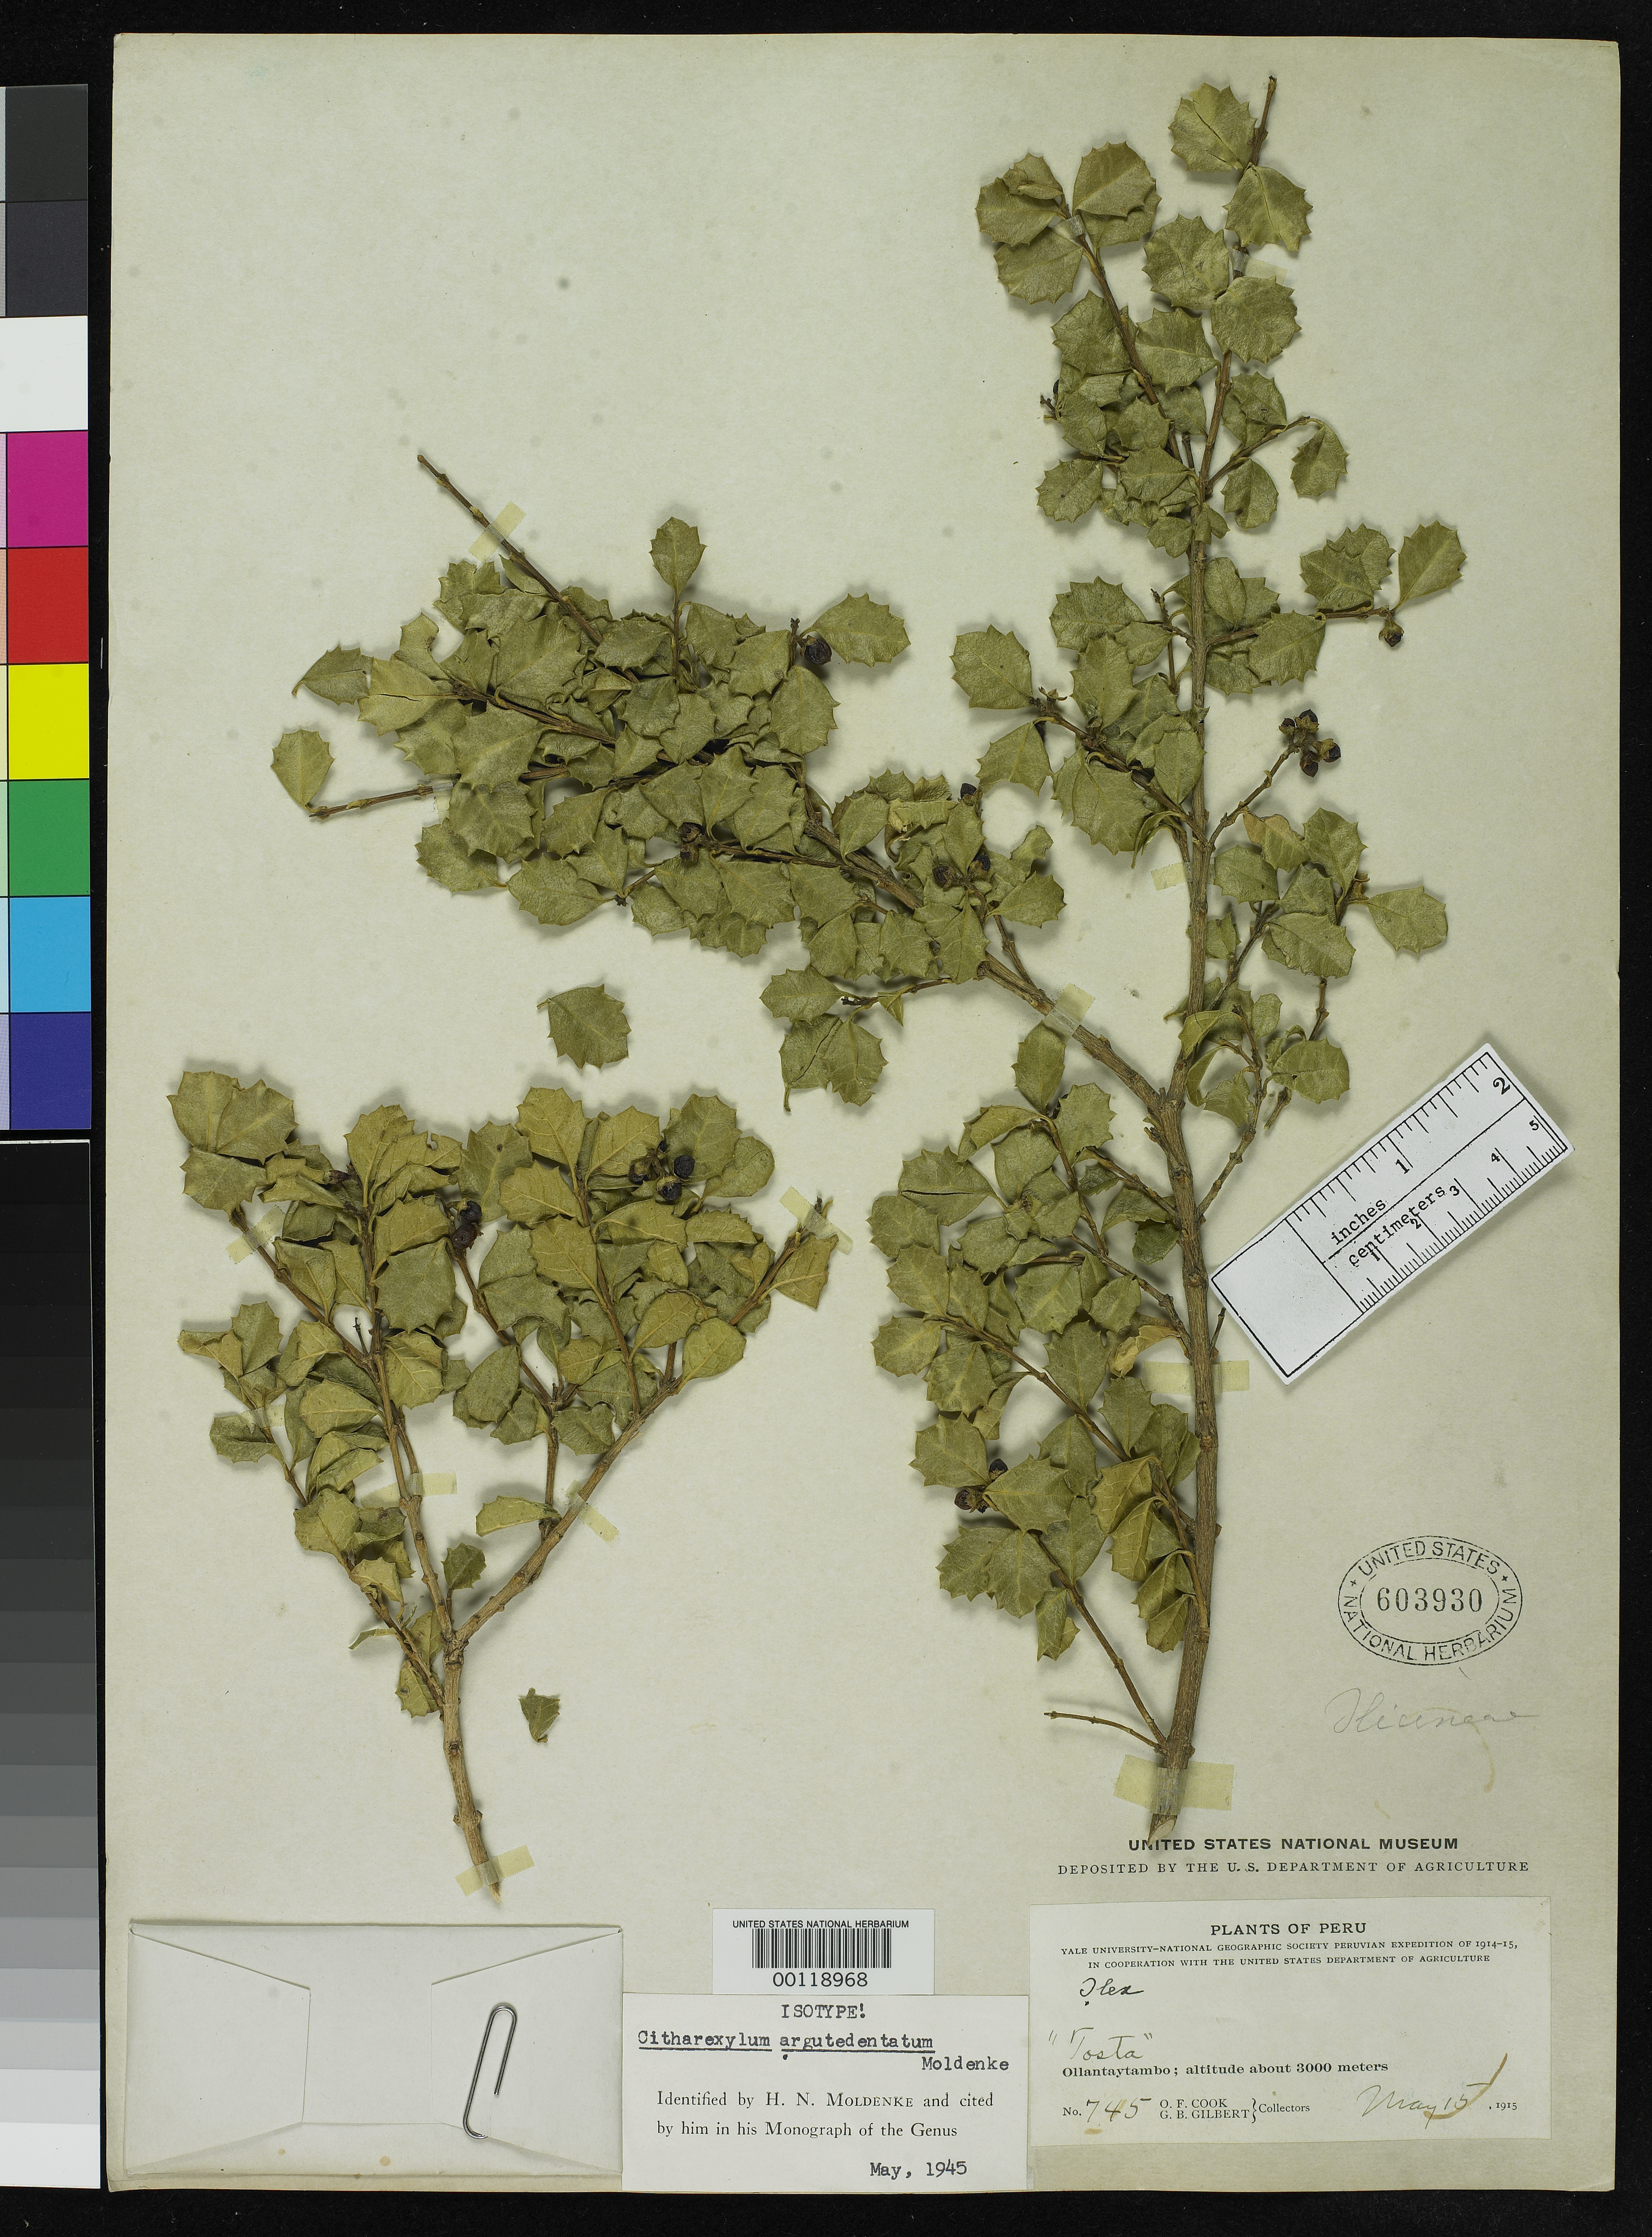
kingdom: Plantae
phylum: Tracheophyta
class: Magnoliopsida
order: Lamiales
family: Verbenaceae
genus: Citharexylum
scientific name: Citharexylum argutedentatum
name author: Moldenke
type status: Isotype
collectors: O. F. Cook & G. B. Gilbert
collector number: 745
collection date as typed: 15 May 1915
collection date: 1915-05-15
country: Peru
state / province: Cusco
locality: Ollantaytambo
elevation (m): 3000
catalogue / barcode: US 603930